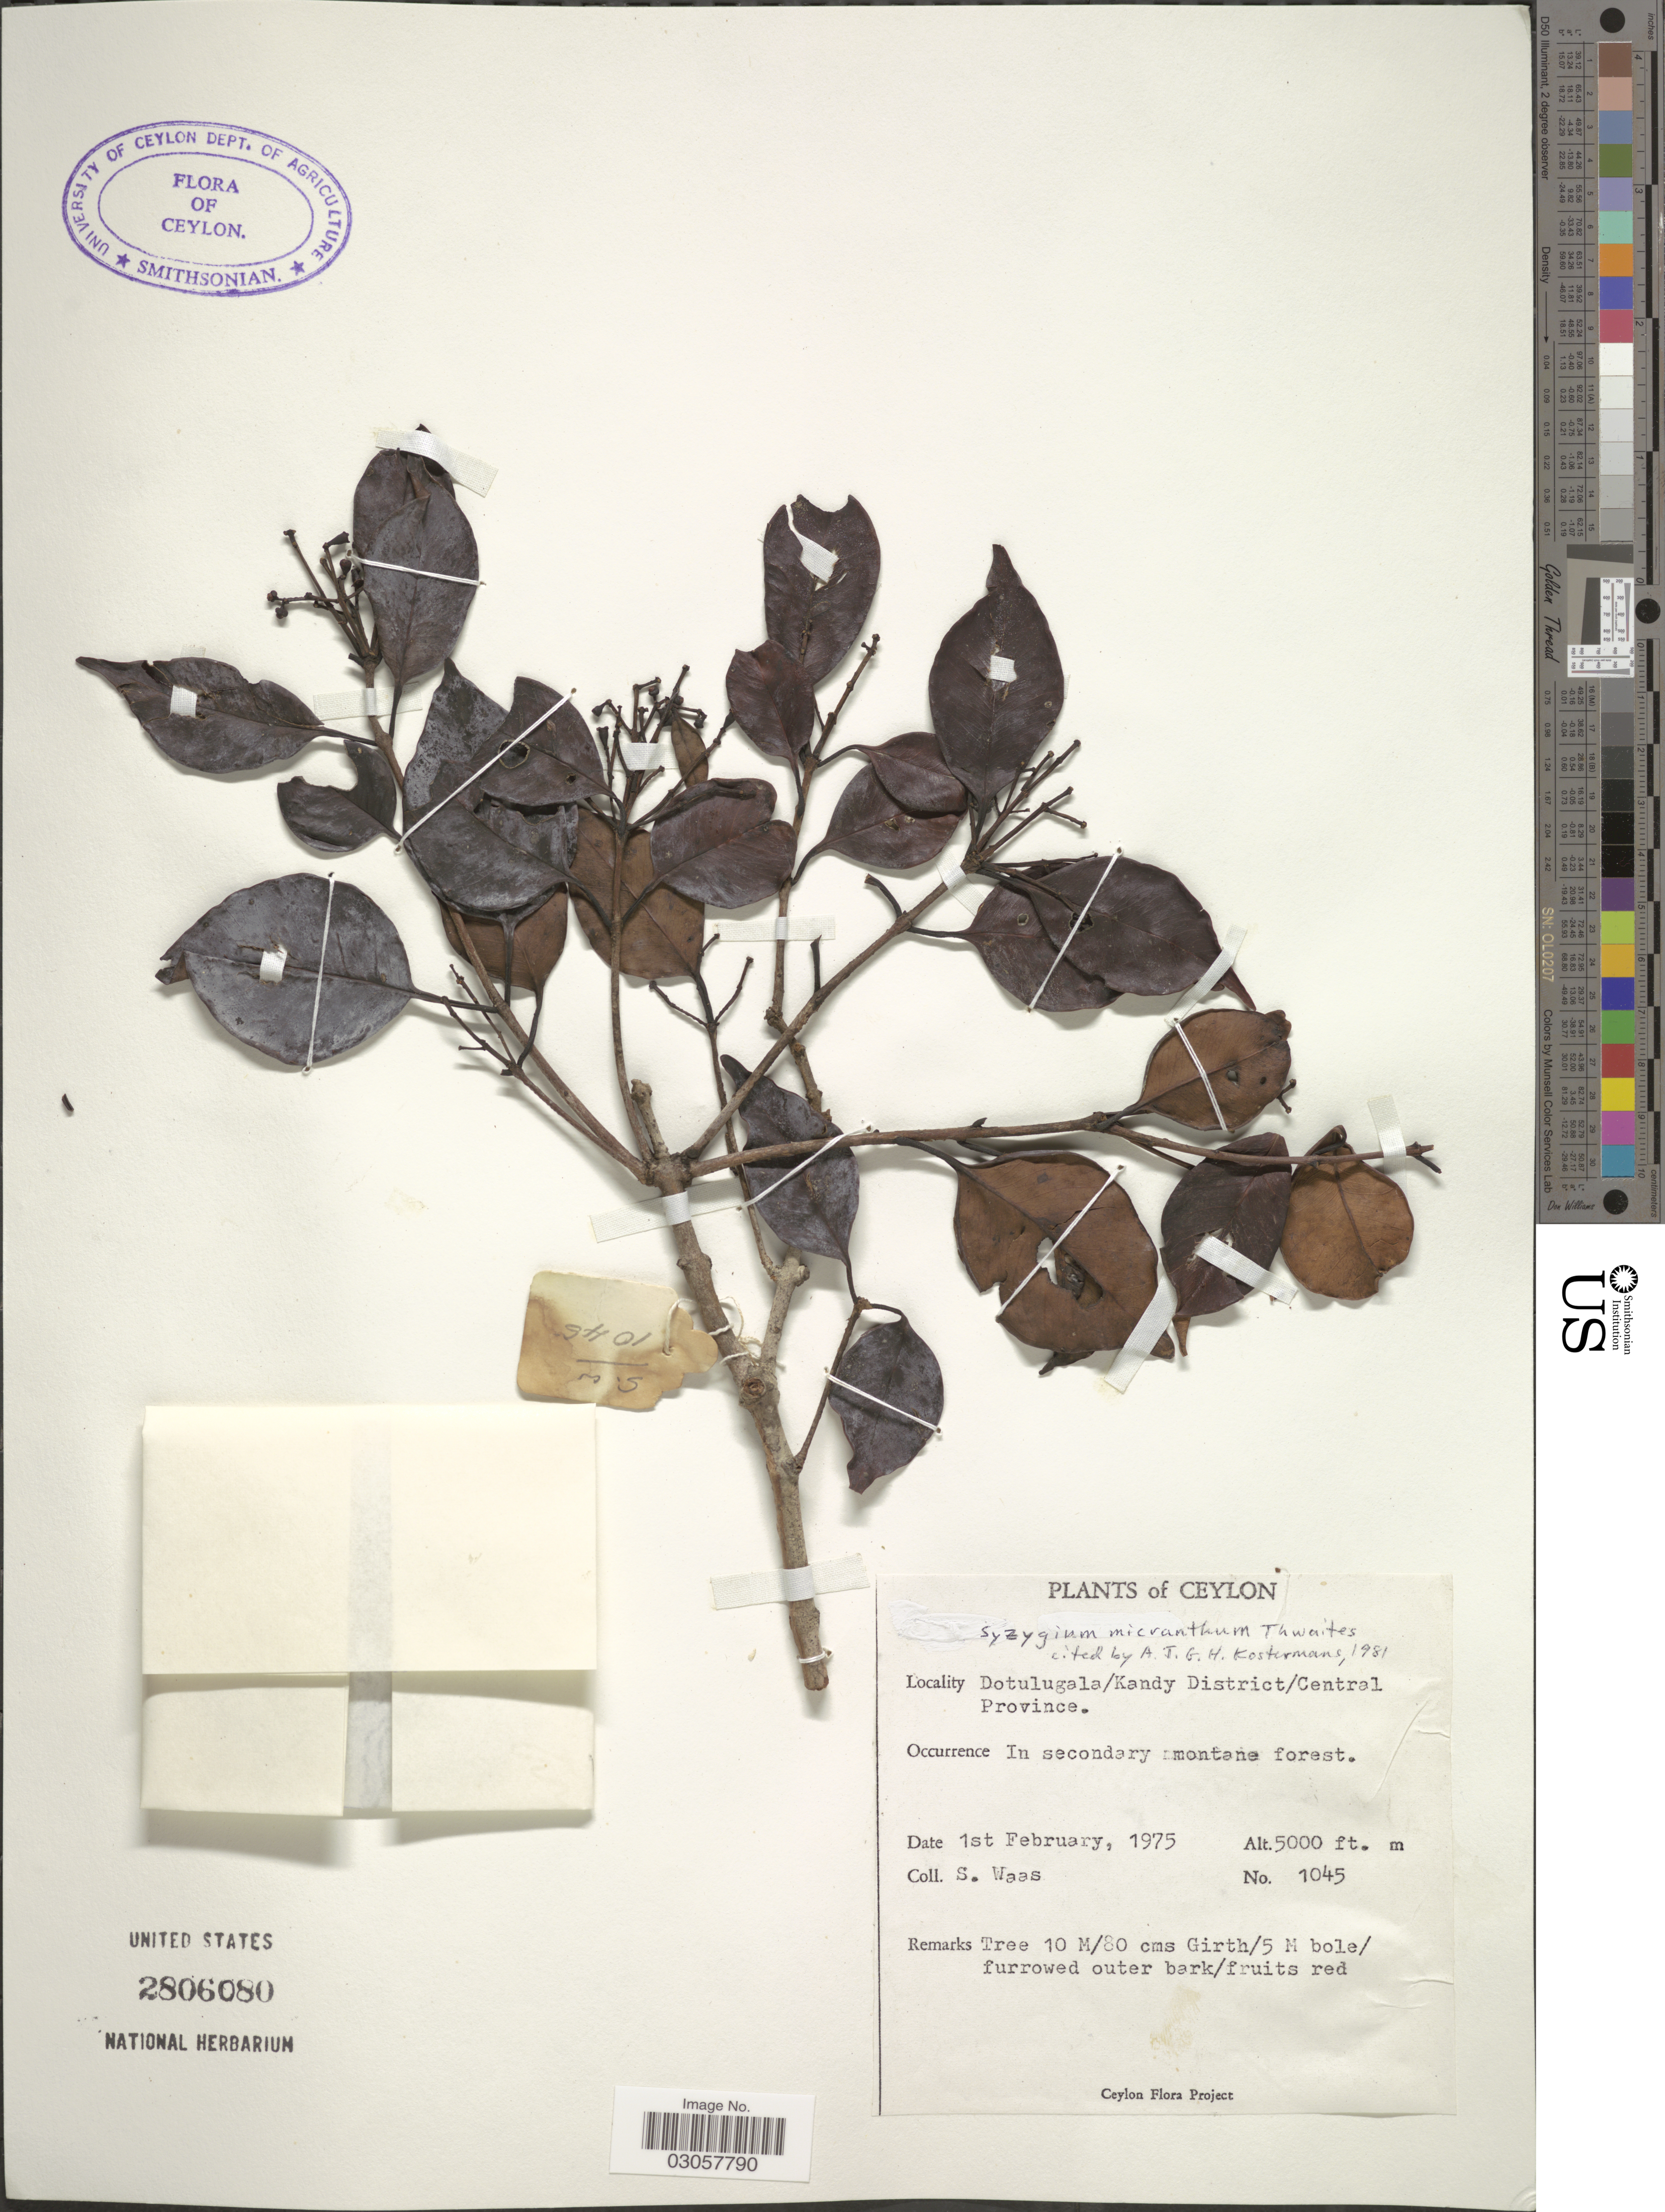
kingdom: Plantae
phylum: Tracheophyta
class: Magnoliopsida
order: Myrtales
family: Myrtaceae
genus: Syzygium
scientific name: Syzygium micranthum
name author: Thwaites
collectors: S. Waas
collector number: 1045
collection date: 1975-02-01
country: Sri Lanka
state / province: Central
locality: Ceylon, Dotugala/Kandy District.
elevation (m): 1524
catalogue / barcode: US 2806080